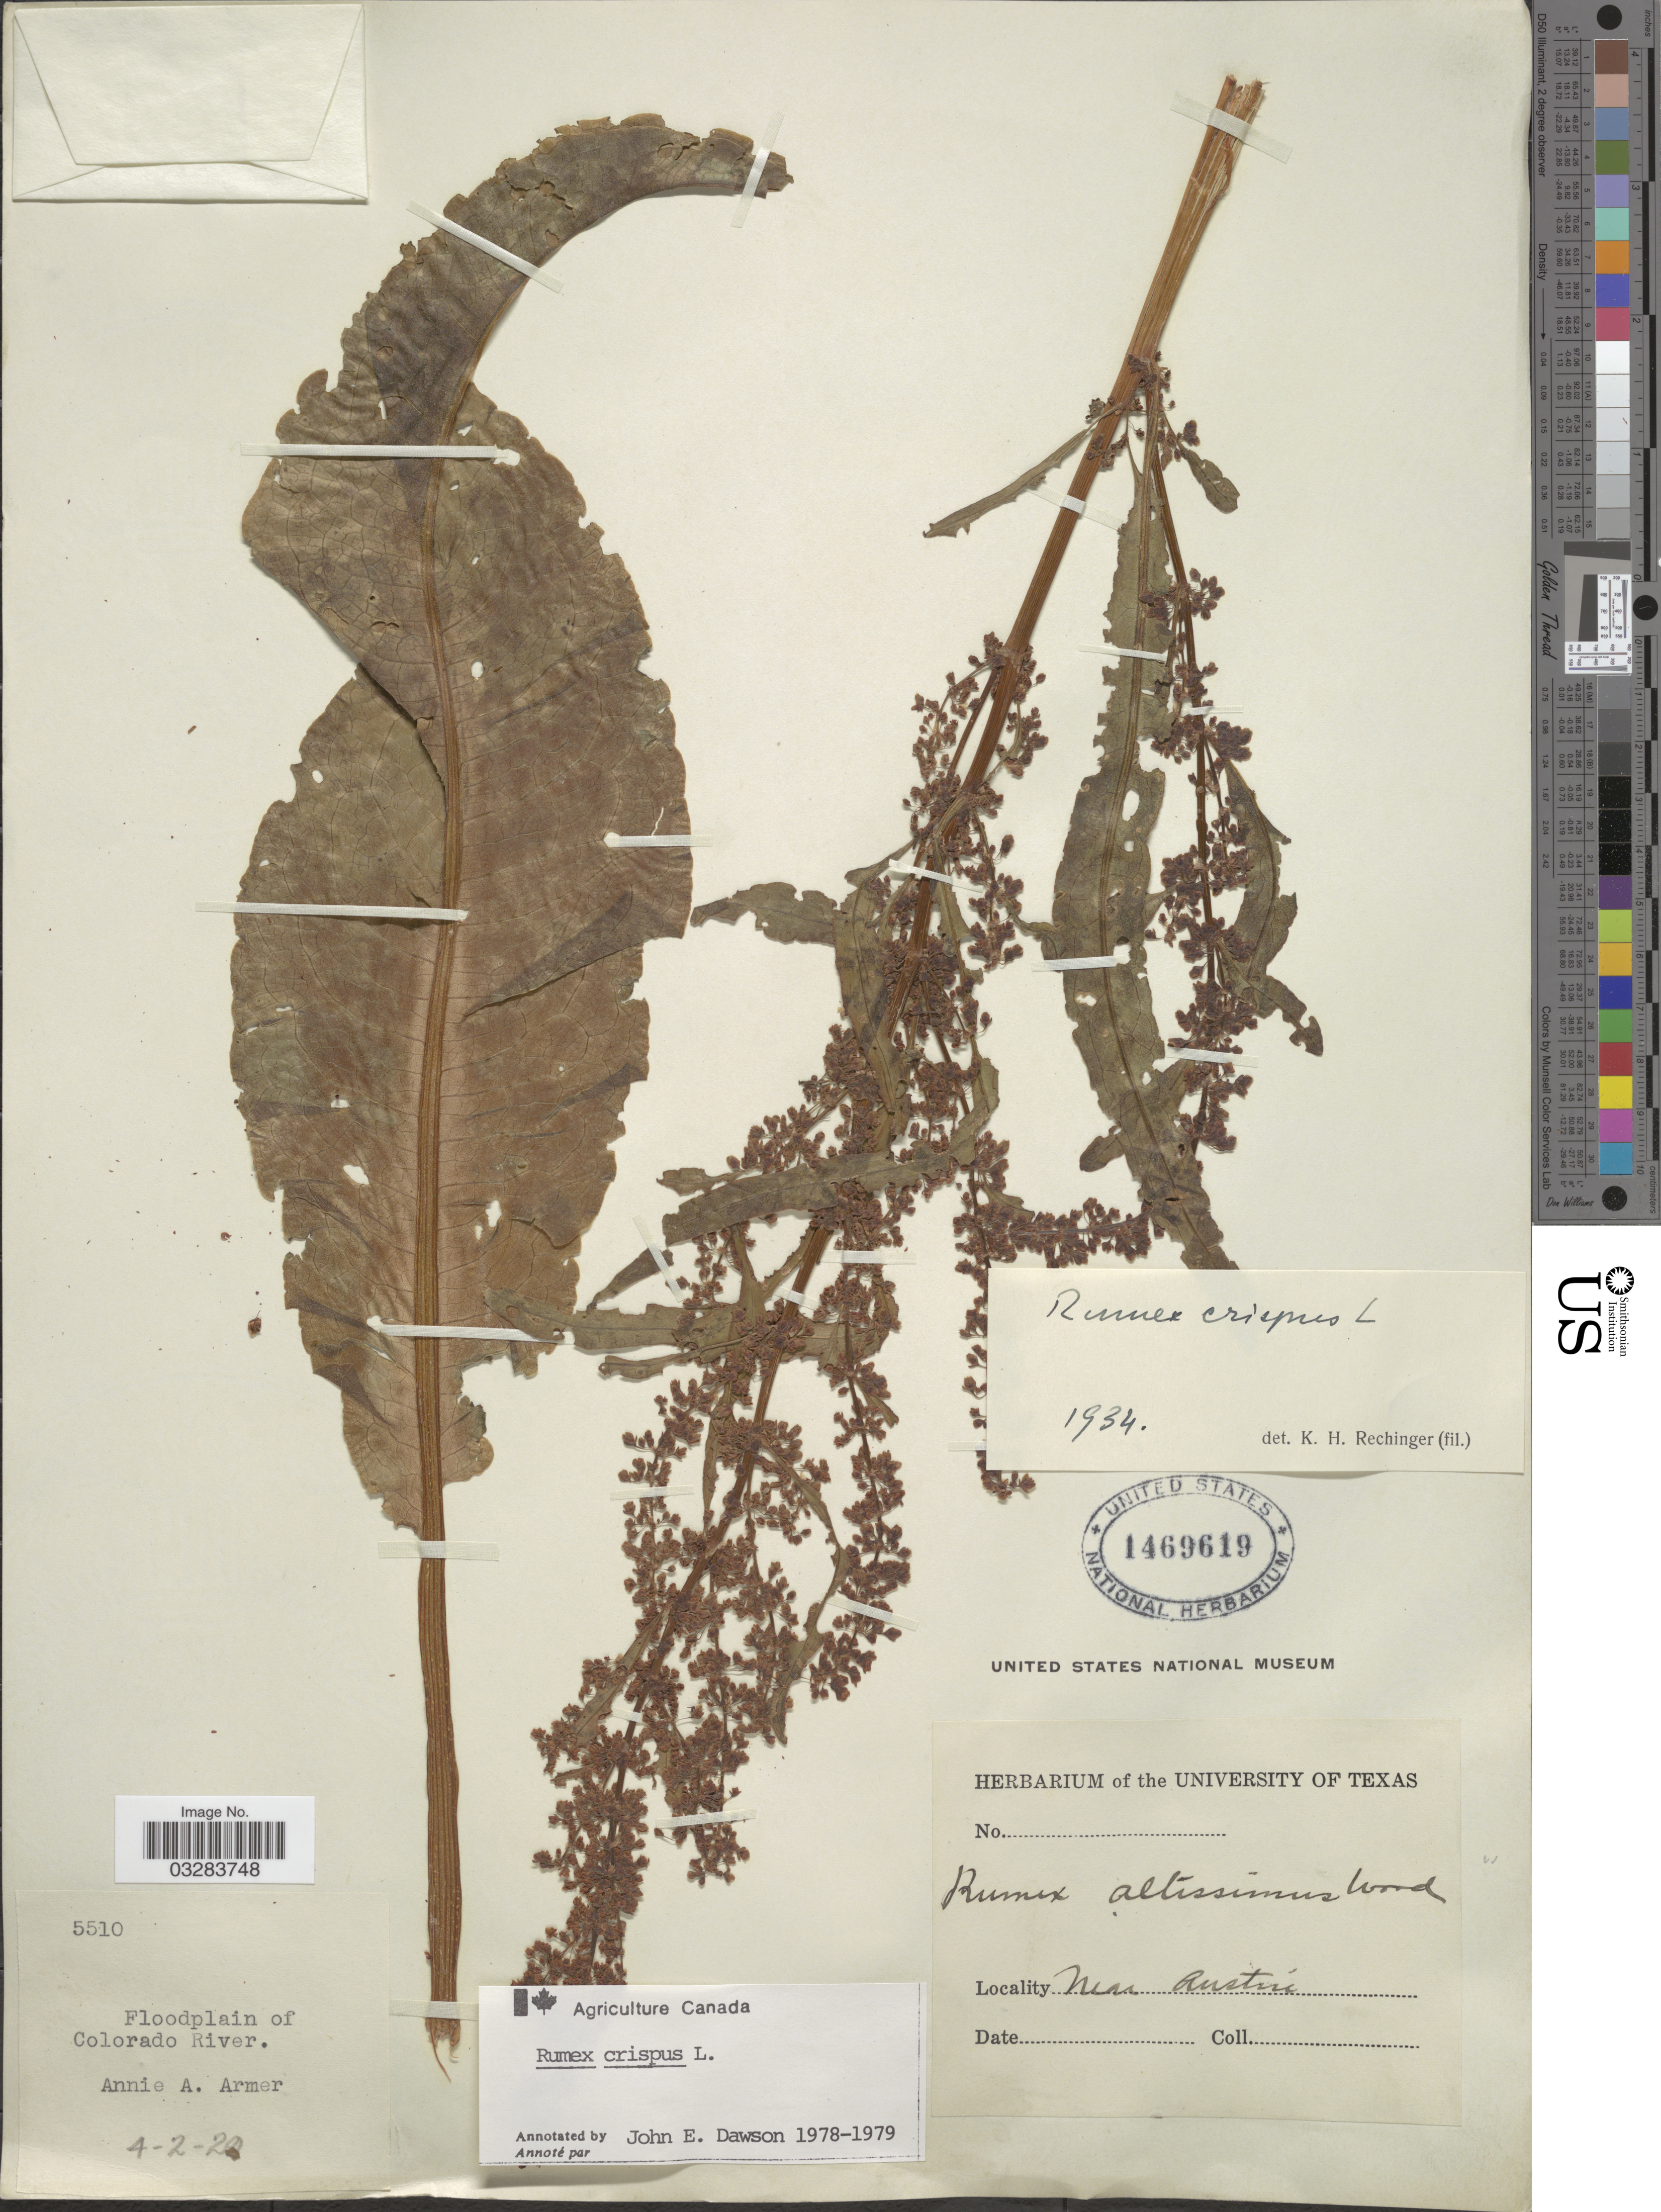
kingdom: Plantae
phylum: Tracheophyta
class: Magnoliopsida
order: Caryophyllales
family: Polygonaceae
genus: Rumex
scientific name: Rumex crispus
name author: L.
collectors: A. Armer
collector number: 5510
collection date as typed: Transcribed d/m/y: 2/4/20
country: United States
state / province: Texas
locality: Near Austin, Floodplain of Colorado River.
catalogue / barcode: US 1469619